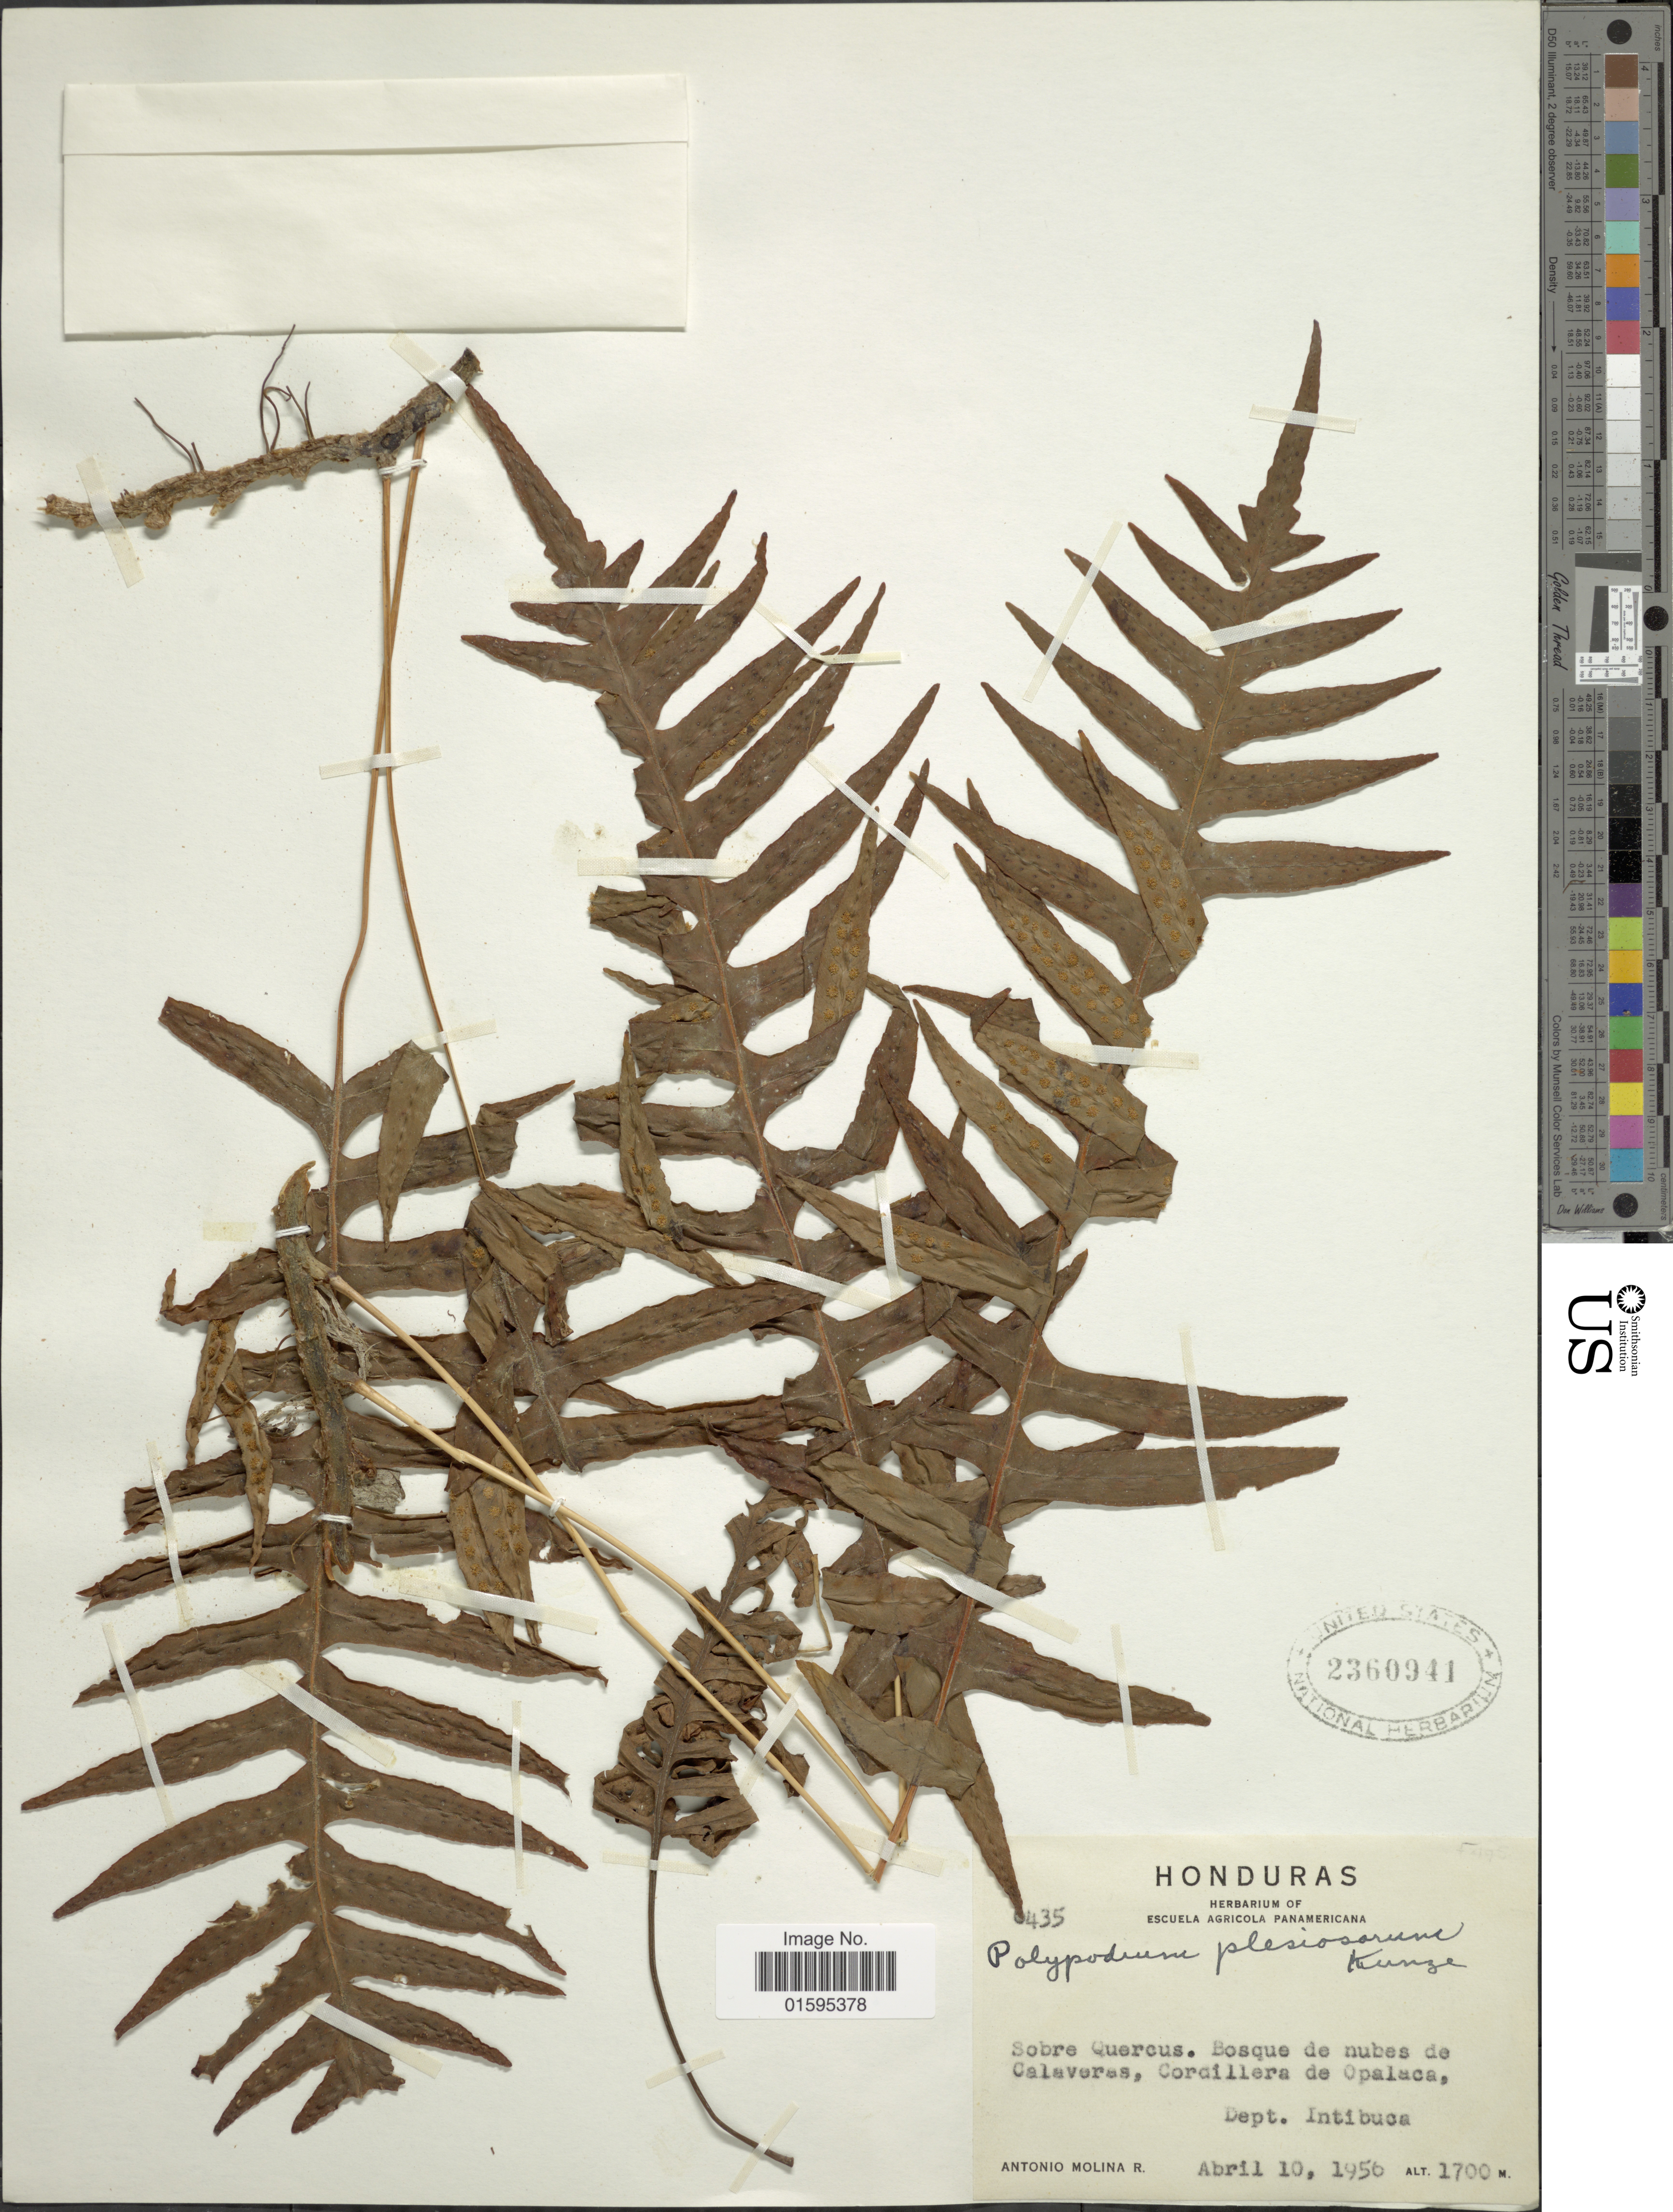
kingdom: Plantae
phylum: Tracheophyta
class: Polypodiopsida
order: Polypodiales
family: Polypodiaceae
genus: Polypodium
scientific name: Polypodium plesiosorum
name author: Kunze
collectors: A. Molina R.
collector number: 435*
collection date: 1956-04-10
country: Honduras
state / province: Intibuca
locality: Sobre Quercus. Bosque de nubes de Calaveras, Cordillera de Opalaca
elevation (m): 1700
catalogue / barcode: US 2360941